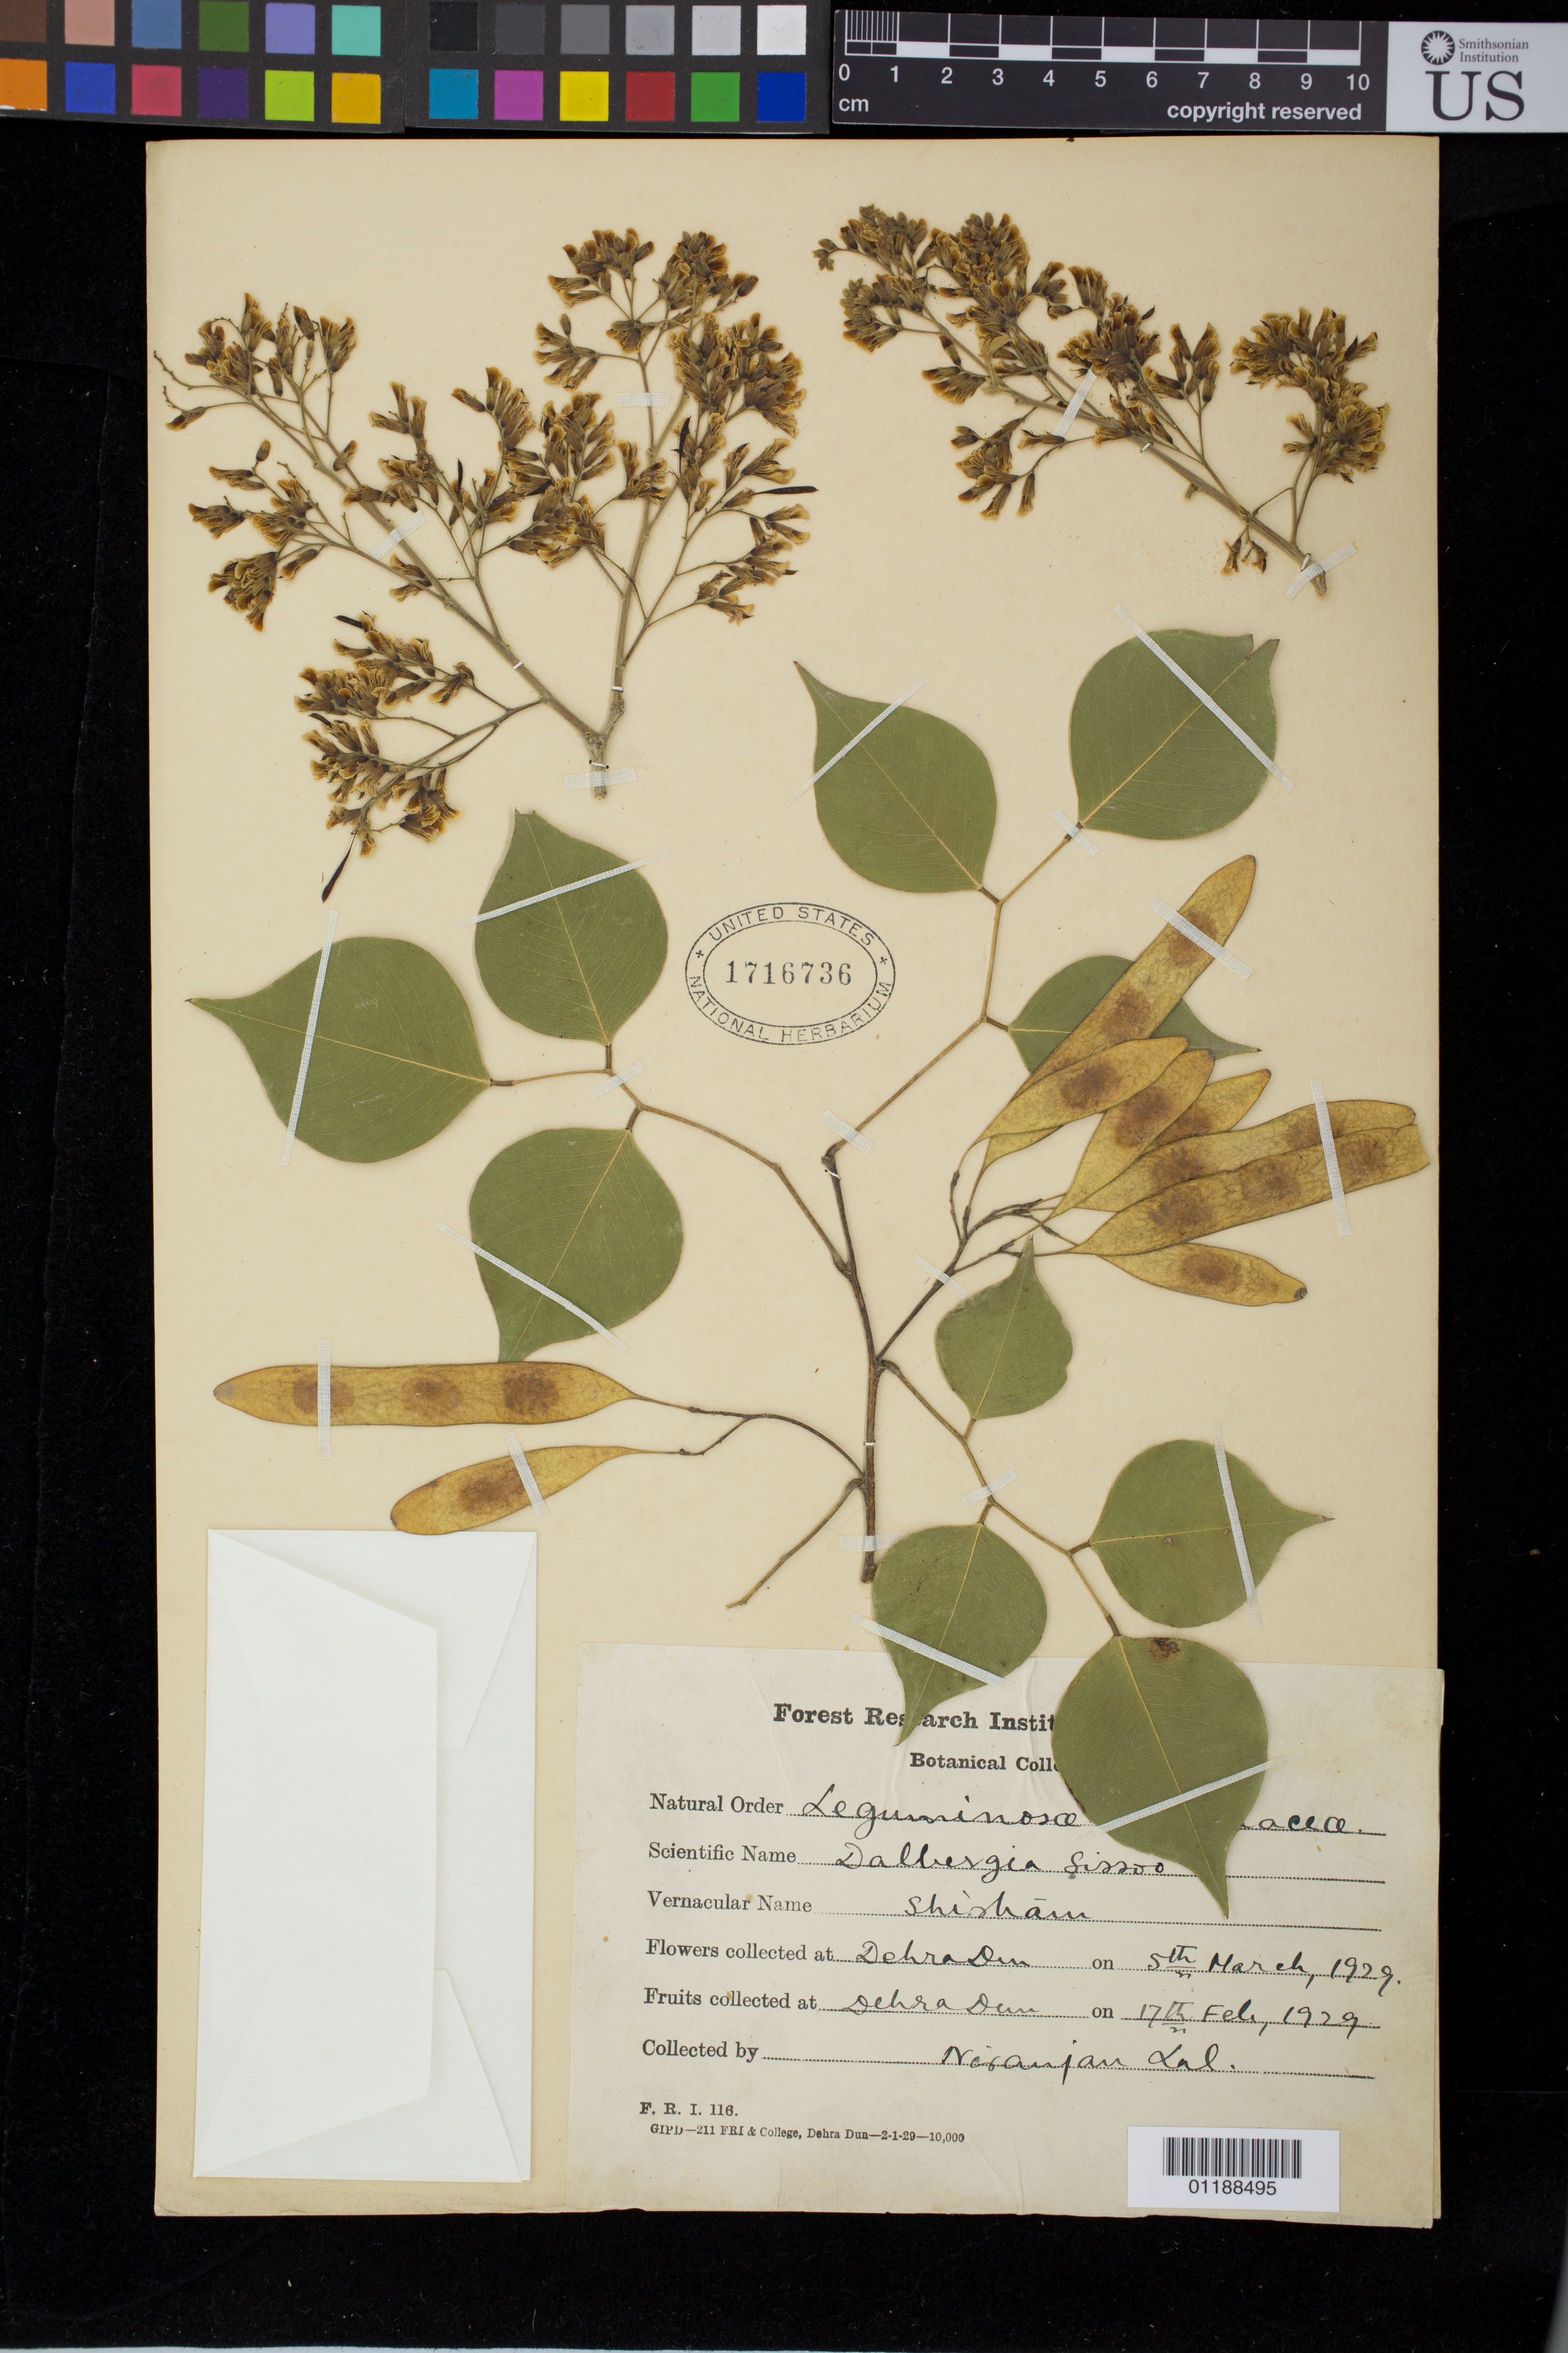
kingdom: Plantae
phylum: Tracheophyta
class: Magnoliopsida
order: Fabales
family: Fabaceae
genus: Dalbergia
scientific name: Dalbergia sissoo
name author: Roxb.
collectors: M. Lal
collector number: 116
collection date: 1929-03-05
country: India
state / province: Uttarakhand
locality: Dehra Dun.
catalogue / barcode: US 1716736